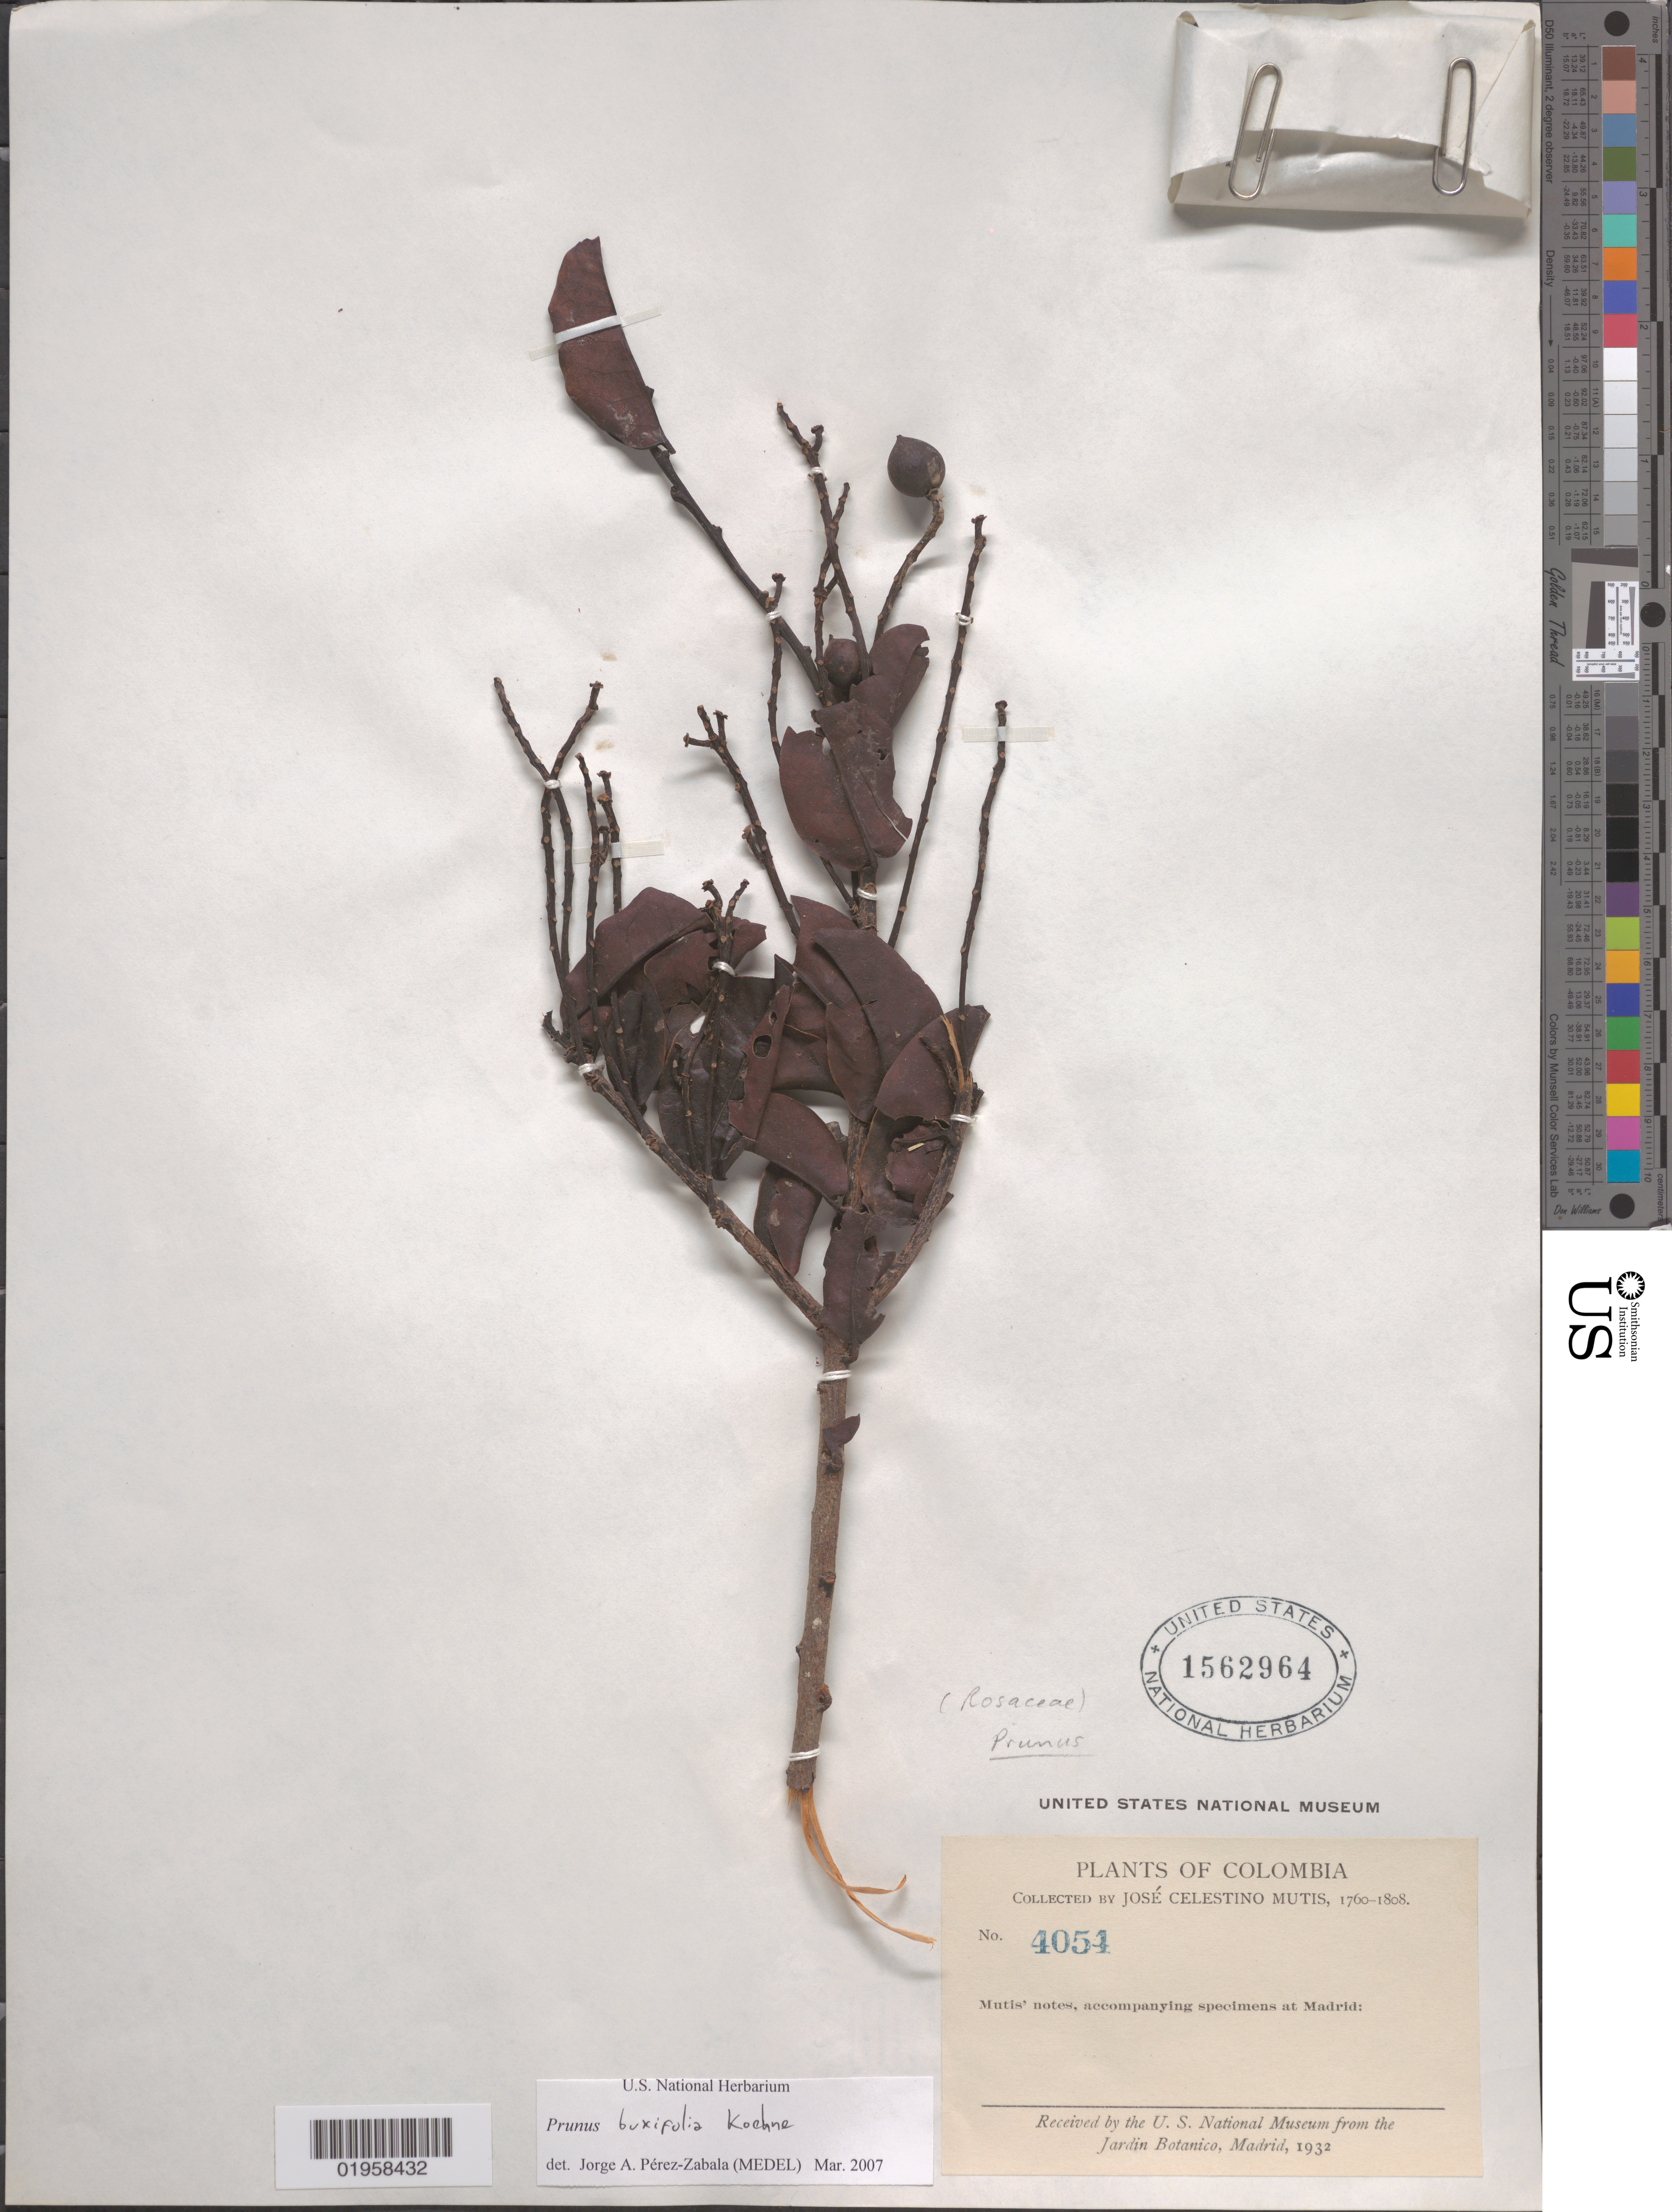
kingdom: Plantae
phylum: Tracheophyta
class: Magnoliopsida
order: Rosales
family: Rosaceae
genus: Prunus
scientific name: Prunus buxifolia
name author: Koehne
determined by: Pérez, J. A.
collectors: J. C. B. Mutis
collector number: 4054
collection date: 1760/1808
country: Colombia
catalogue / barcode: US 1562964